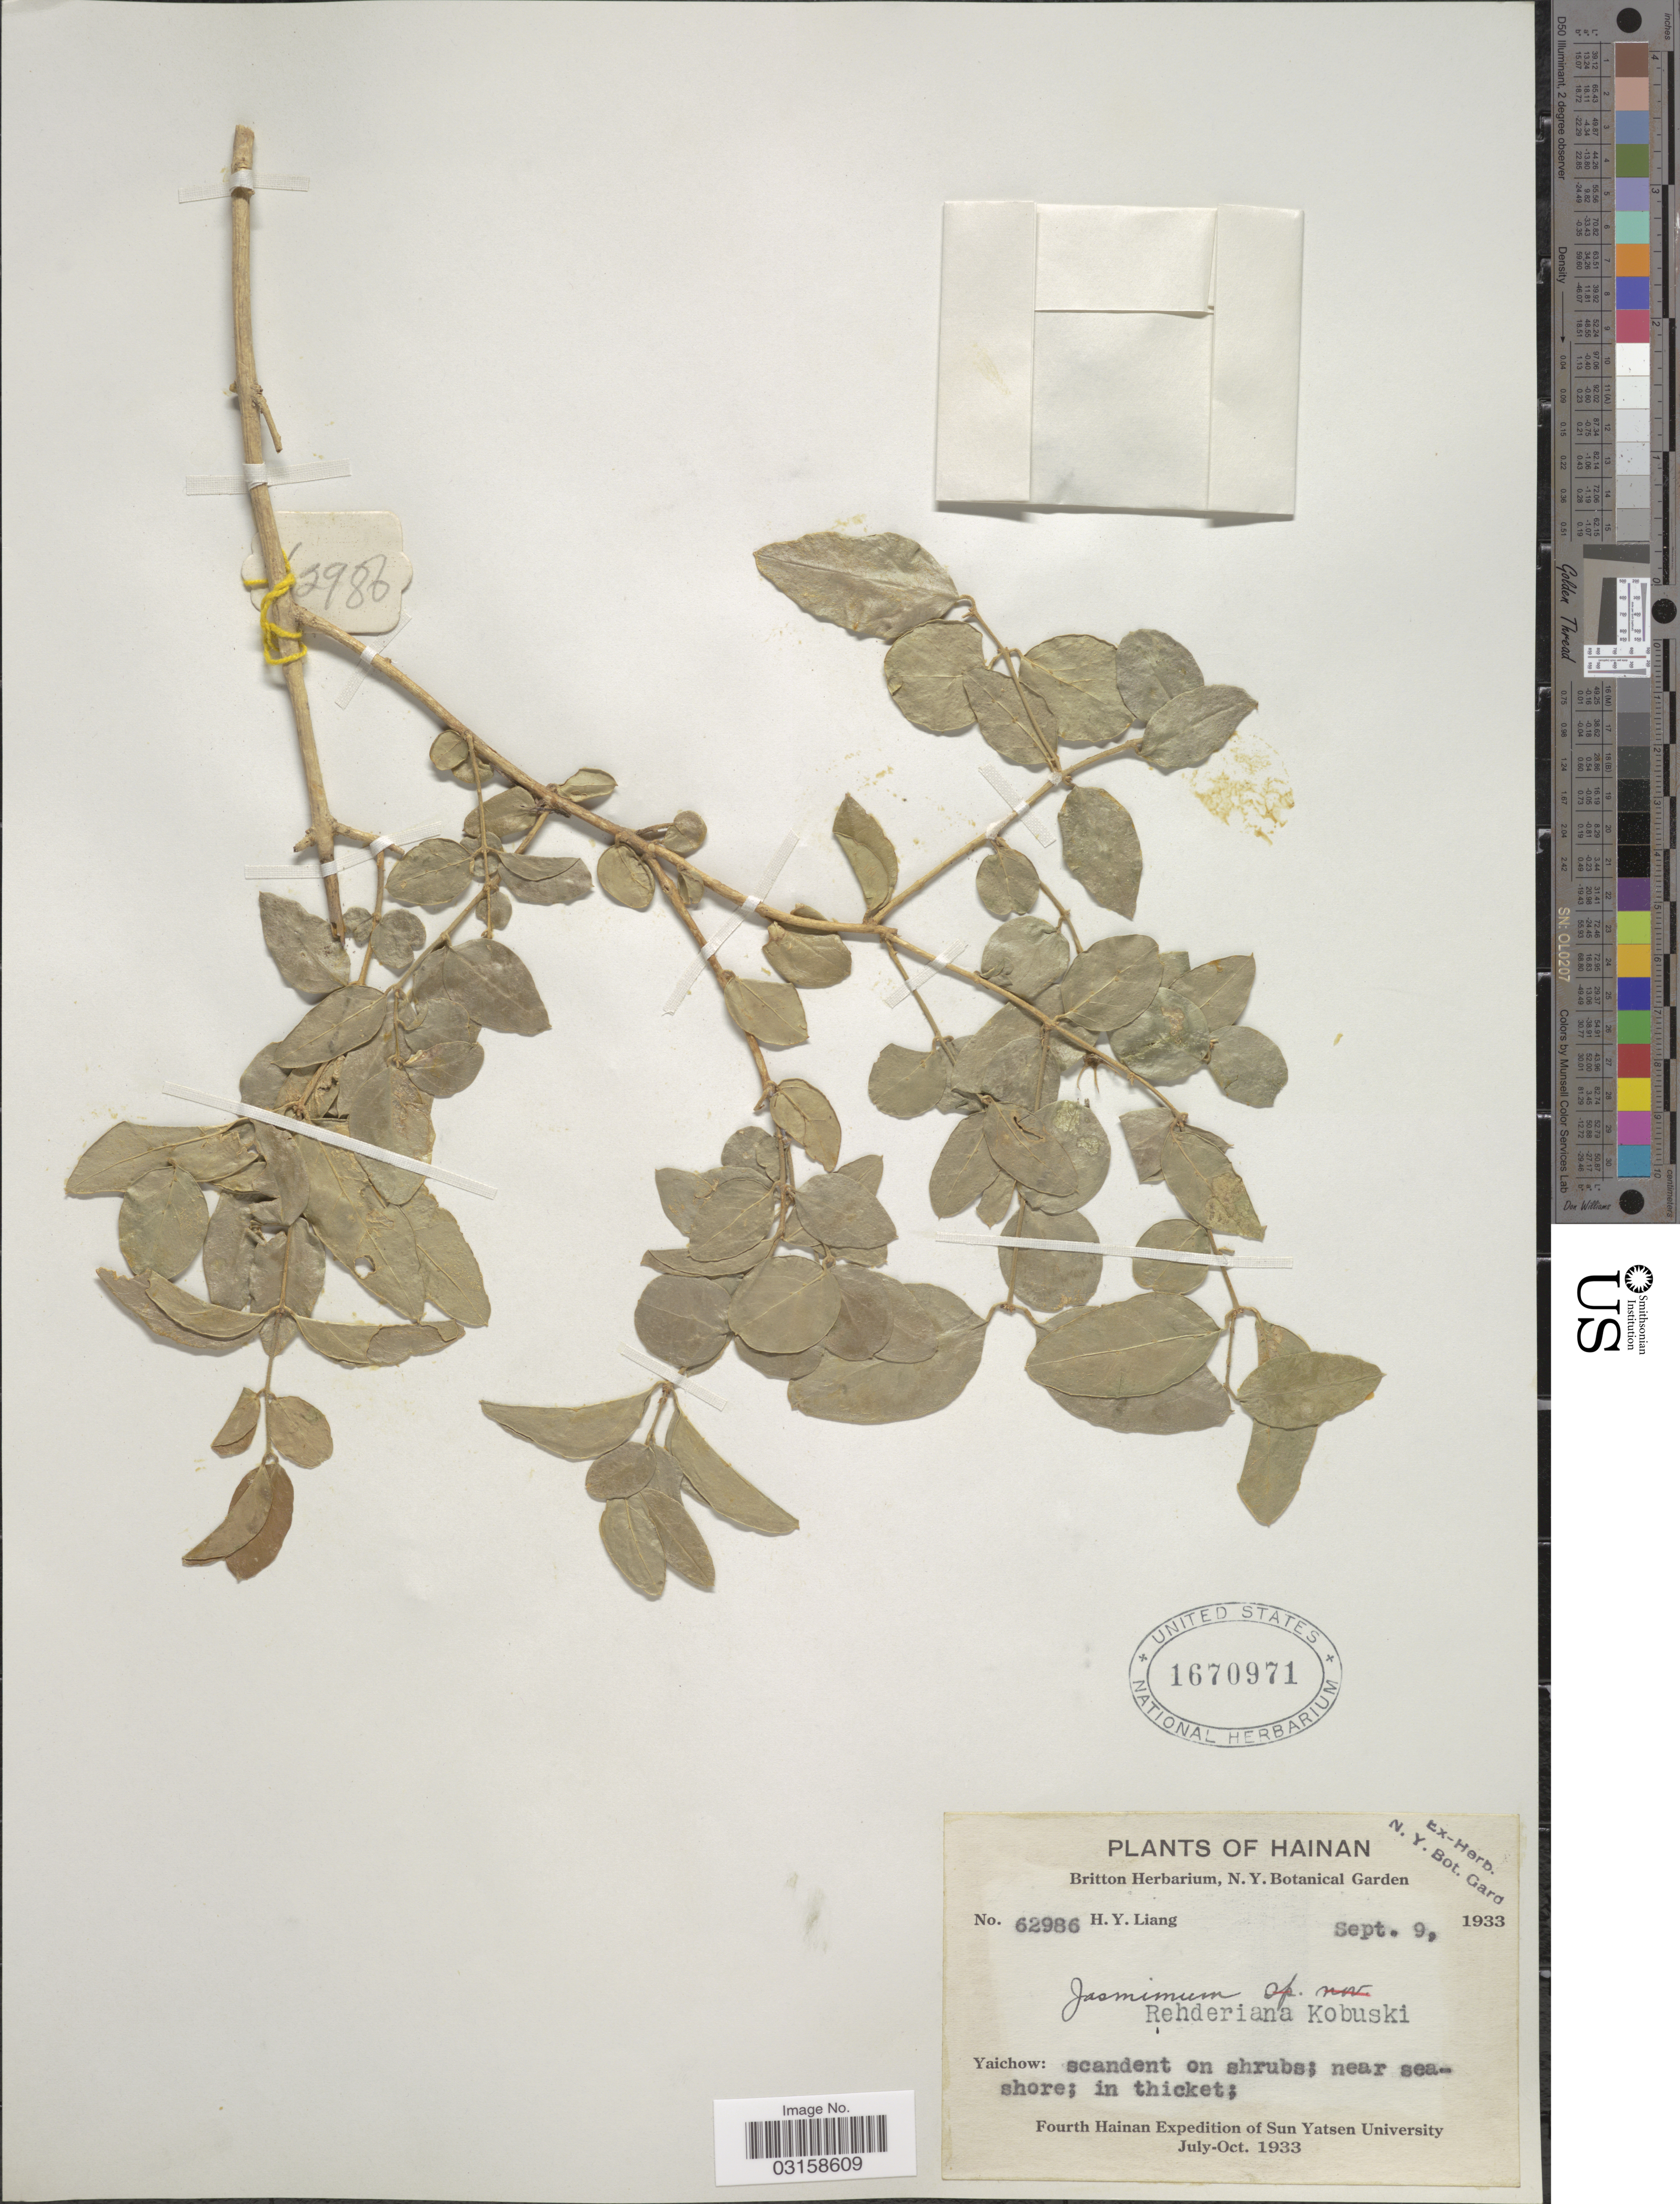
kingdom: Plantae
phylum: Tracheophyta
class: Magnoliopsida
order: Lamiales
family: Oleaceae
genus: Jasminum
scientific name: Jasminum rehderianum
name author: Kobuski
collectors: H. Y. Liang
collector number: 62986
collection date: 1933-09-09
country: China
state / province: Hainan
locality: Yaichow.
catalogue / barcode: US 1670971